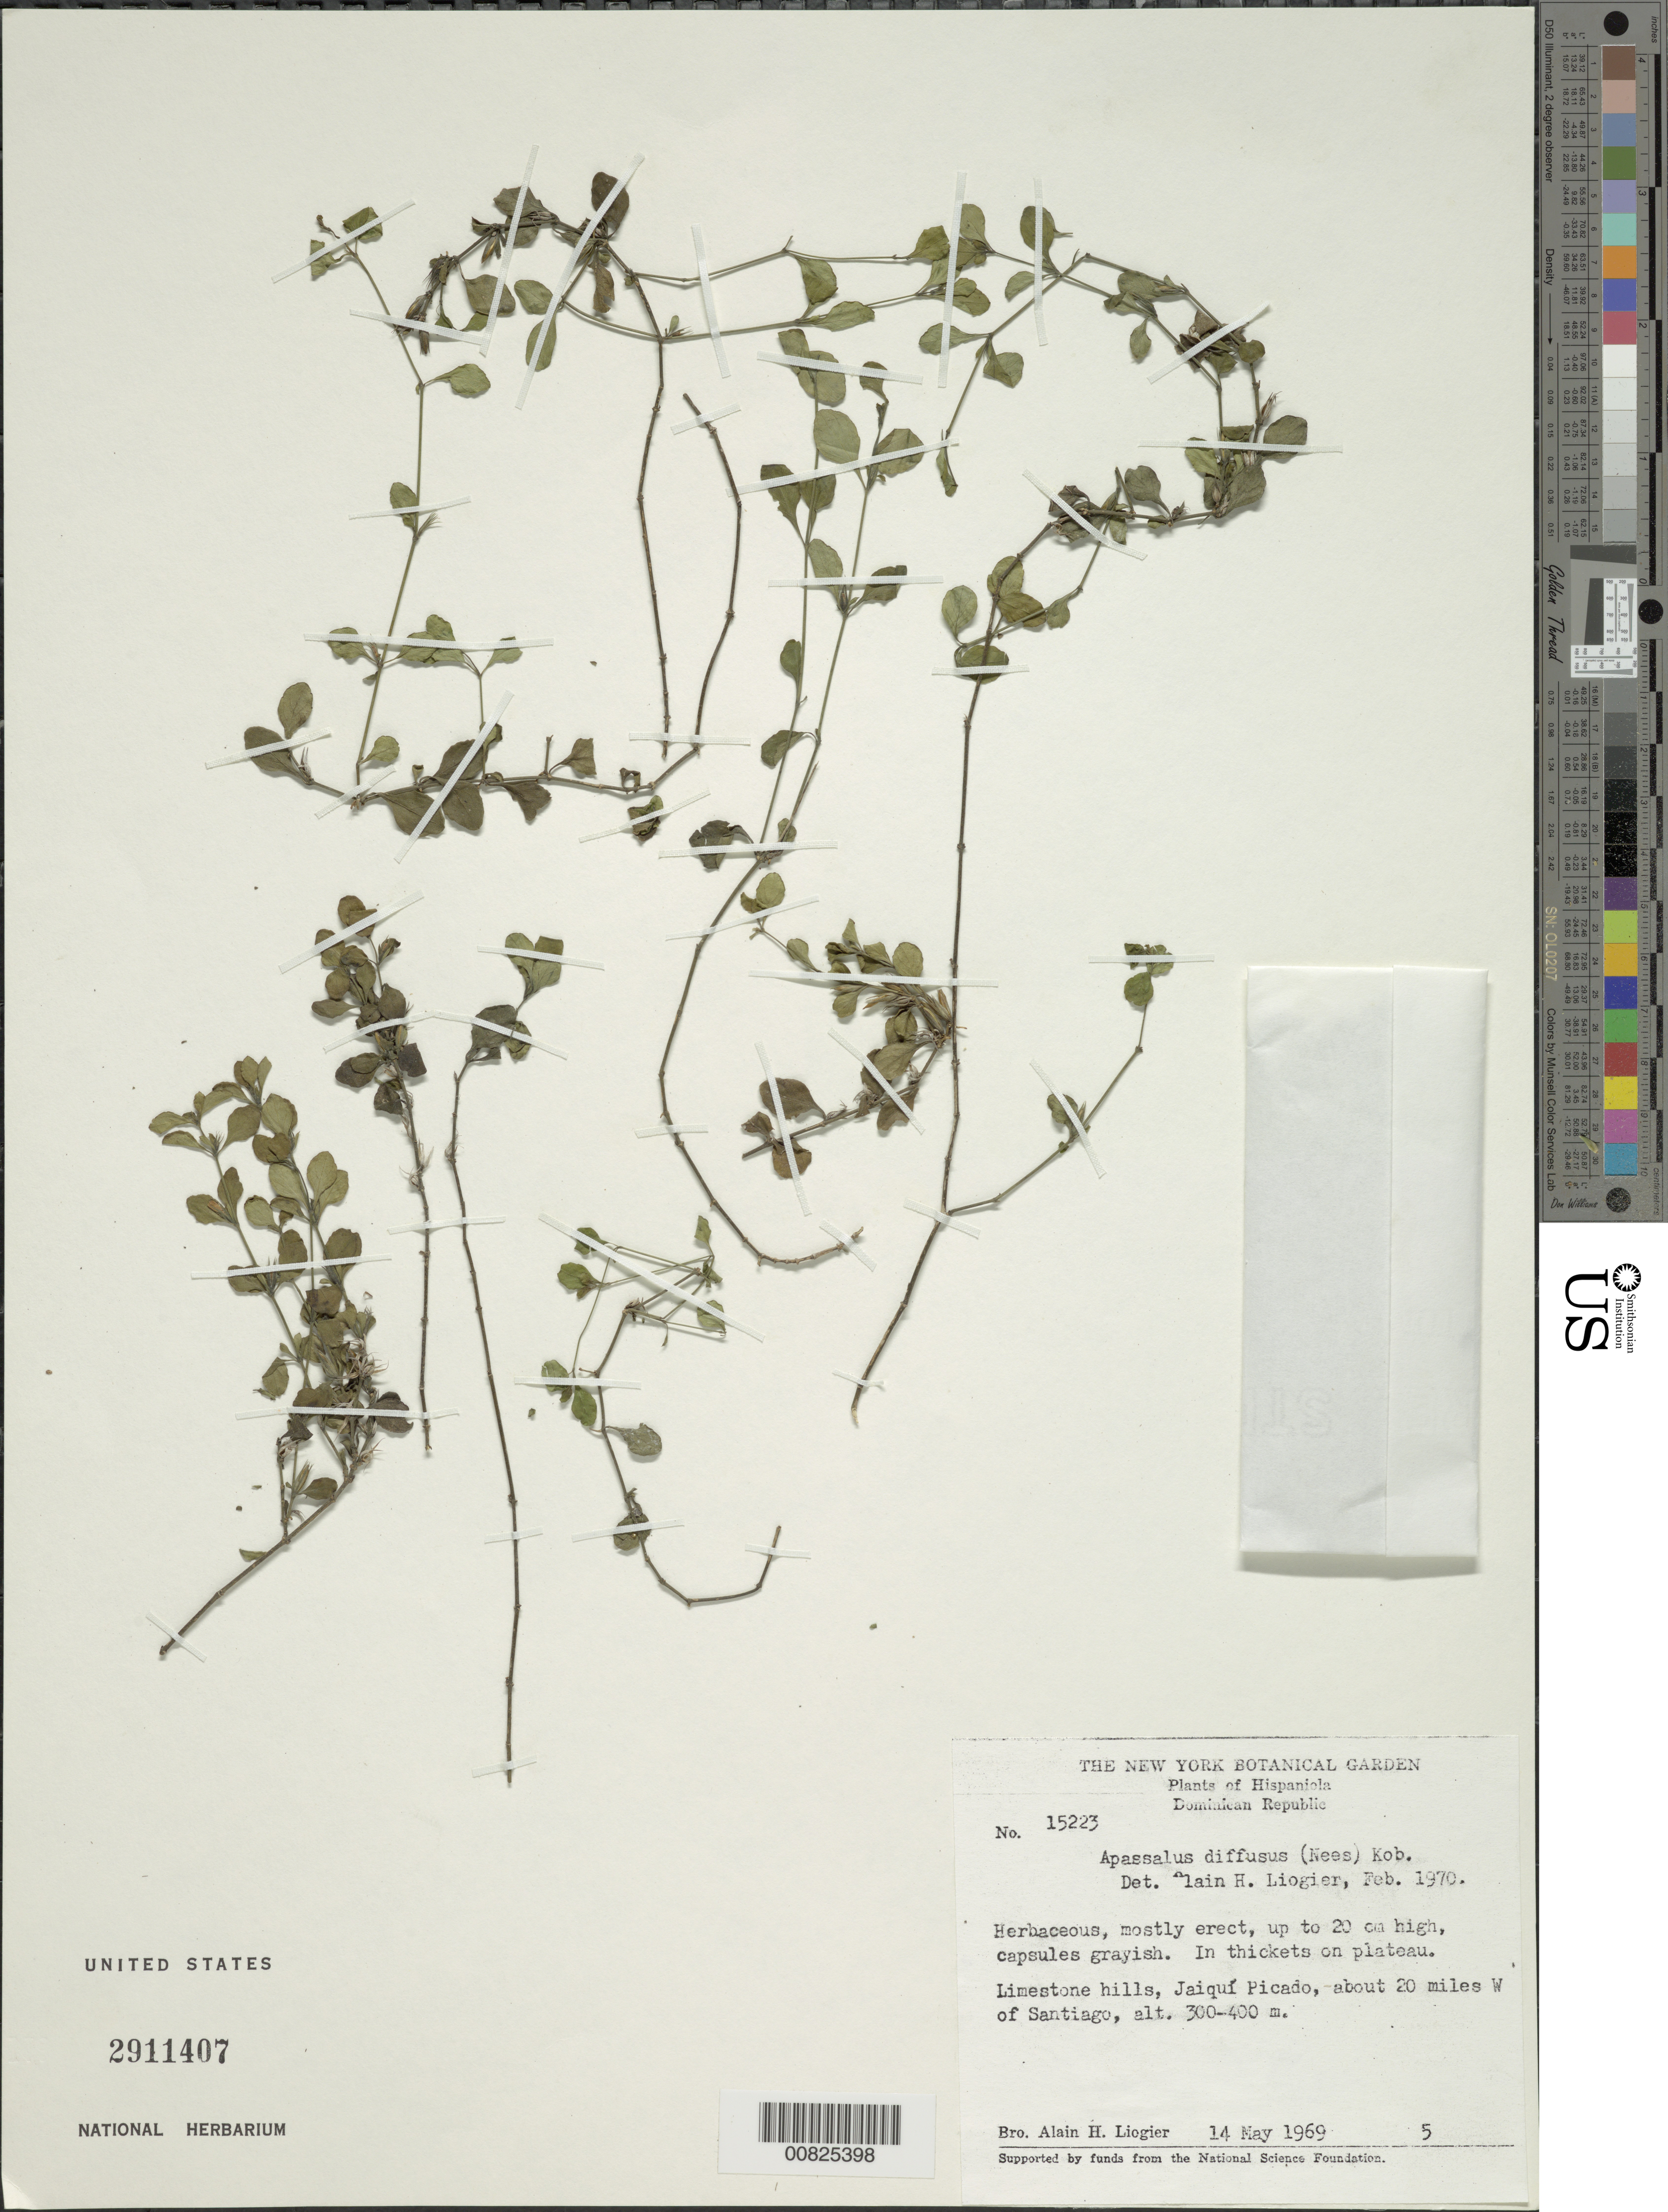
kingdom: Plantae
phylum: Tracheophyta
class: Magnoliopsida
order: Lamiales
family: Acanthaceae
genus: Apassalus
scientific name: Apassalus diffusus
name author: (Nees) Kobuski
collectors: A. H. Liogier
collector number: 15223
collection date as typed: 14 May 1969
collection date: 1969-05-14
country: Dominican Republic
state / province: Santiago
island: Hispaniola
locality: Jaiquí Picado, about 20 miles W of Santiago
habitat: In thickets on limestone hills of plateau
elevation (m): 300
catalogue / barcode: US 2911407